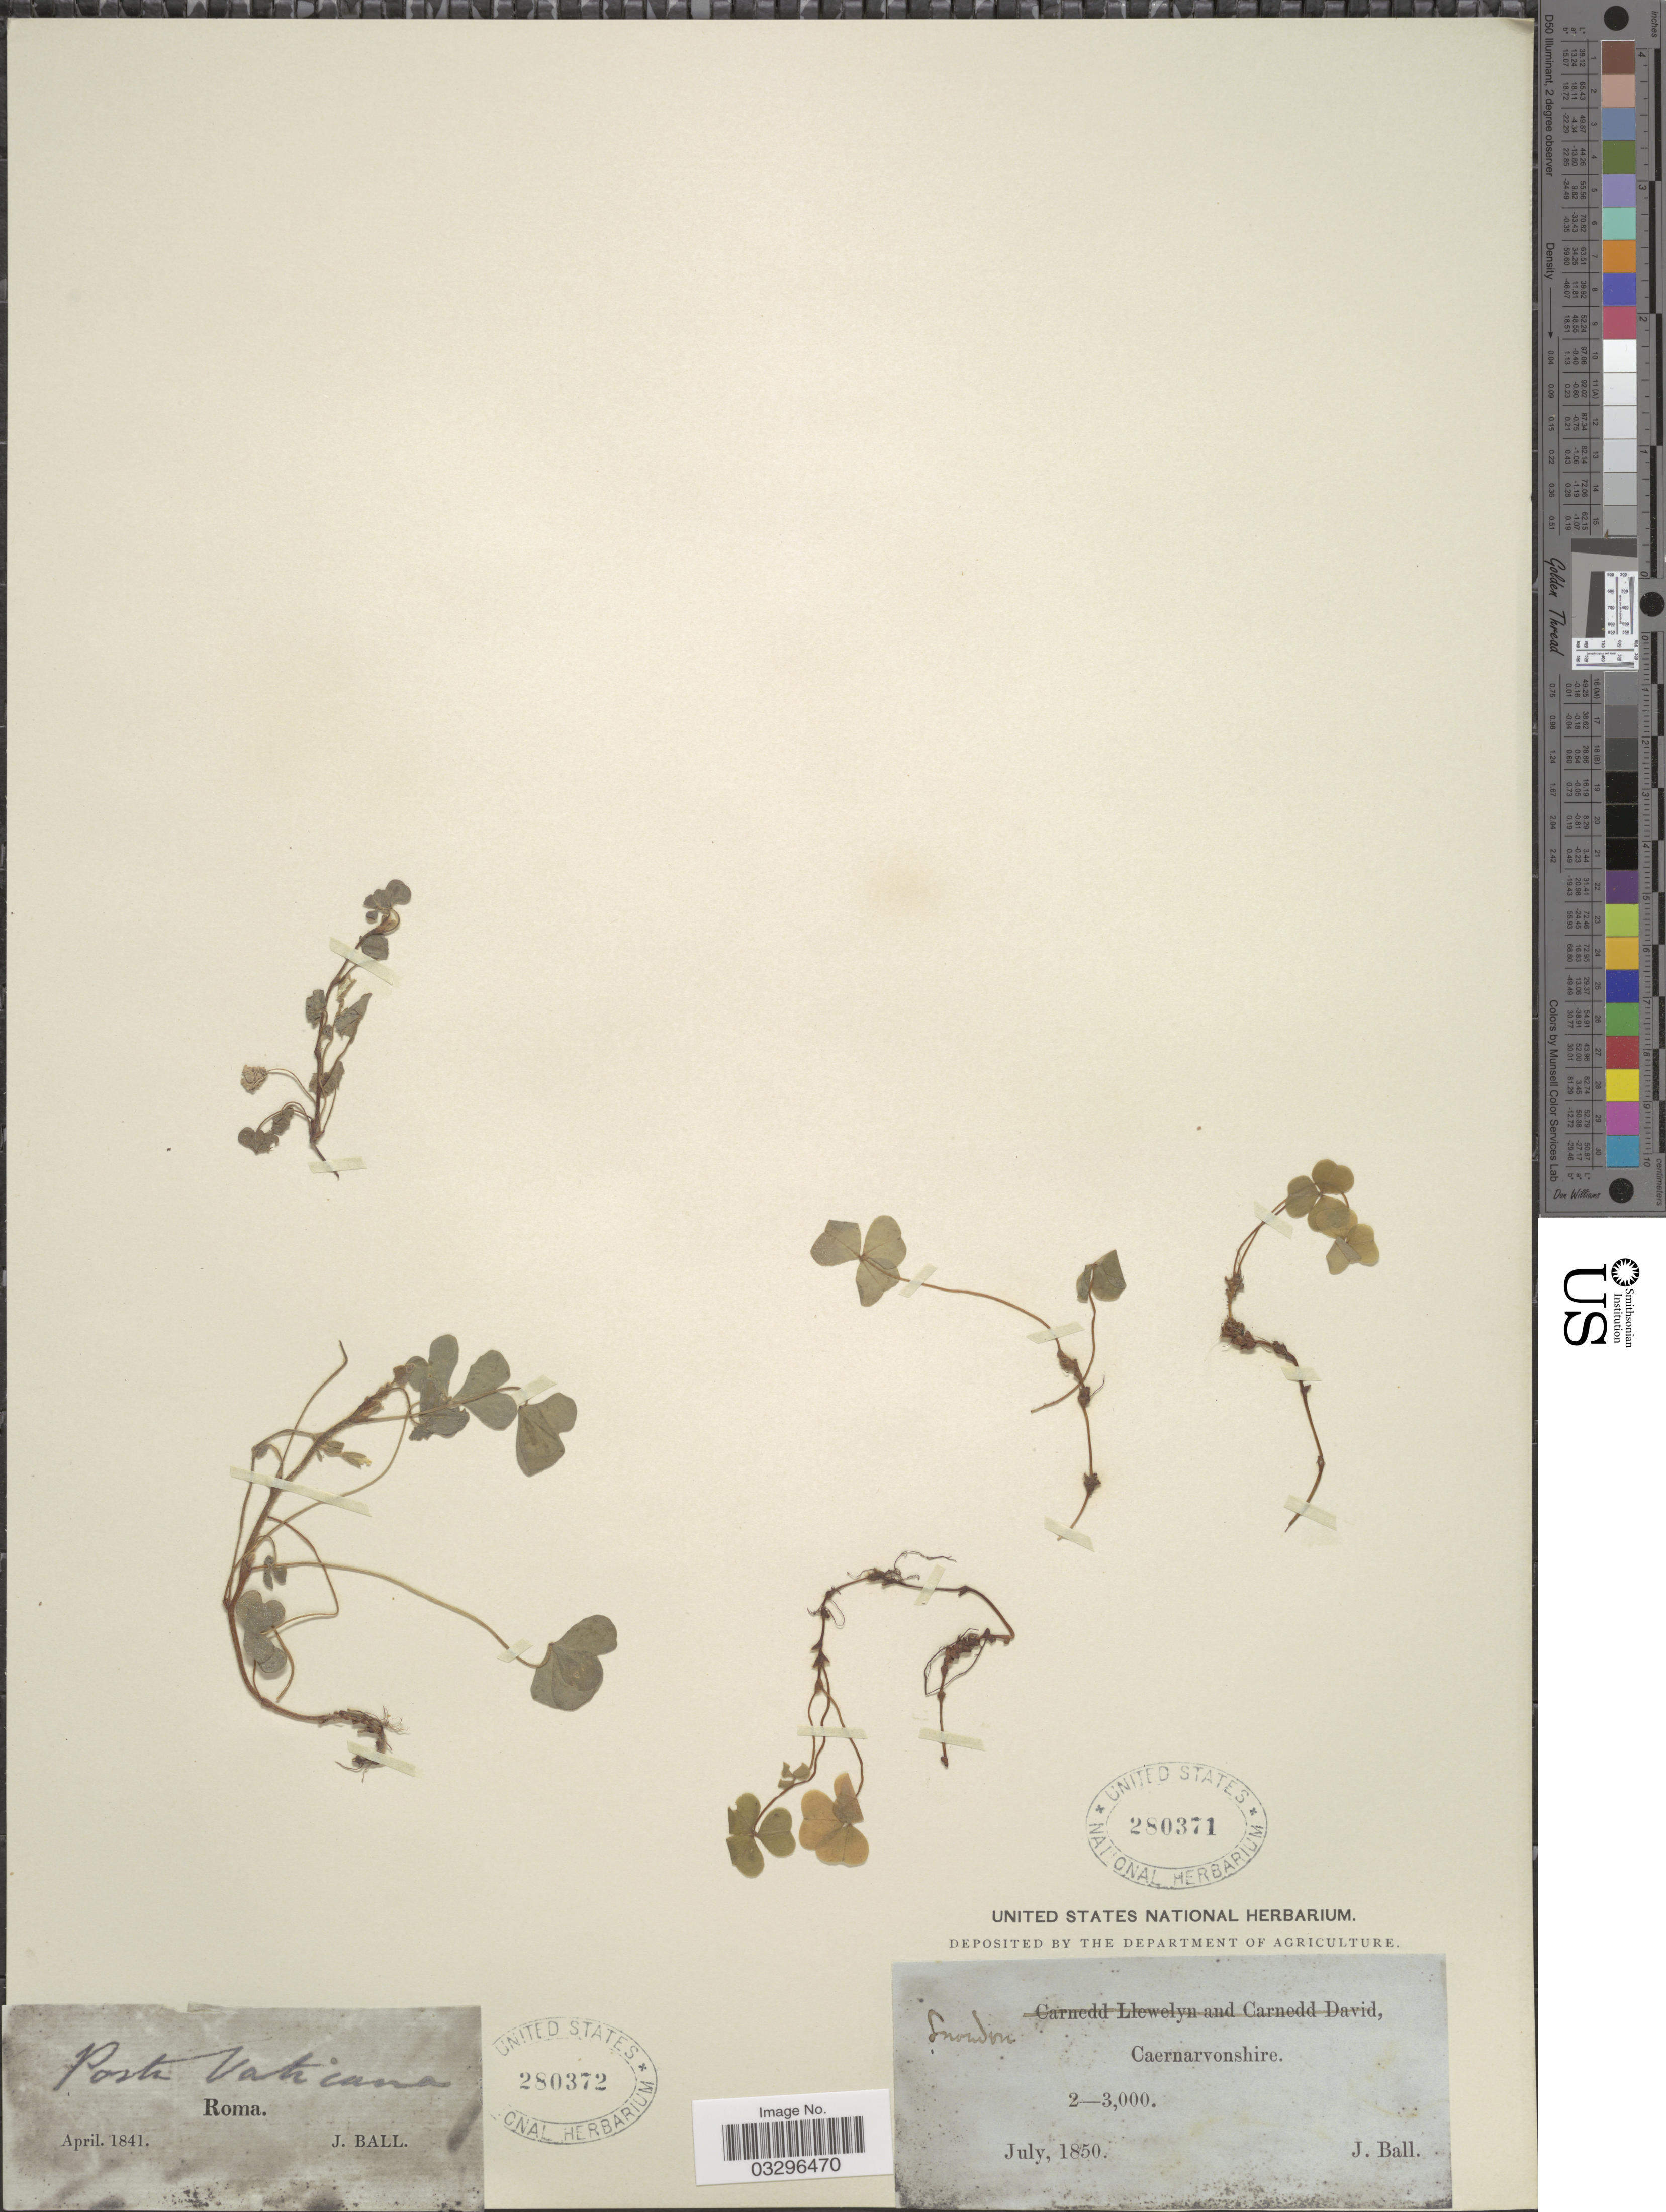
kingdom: Plantae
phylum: Tracheophyta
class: Magnoliopsida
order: Oxalidales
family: Oxalidaceae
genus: Oxalis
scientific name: Oxalis acetosella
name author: L.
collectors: J. Ball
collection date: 1850-07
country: United Kingdom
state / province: Wales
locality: Snowdon, Caernarvonshire.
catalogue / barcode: US 280371